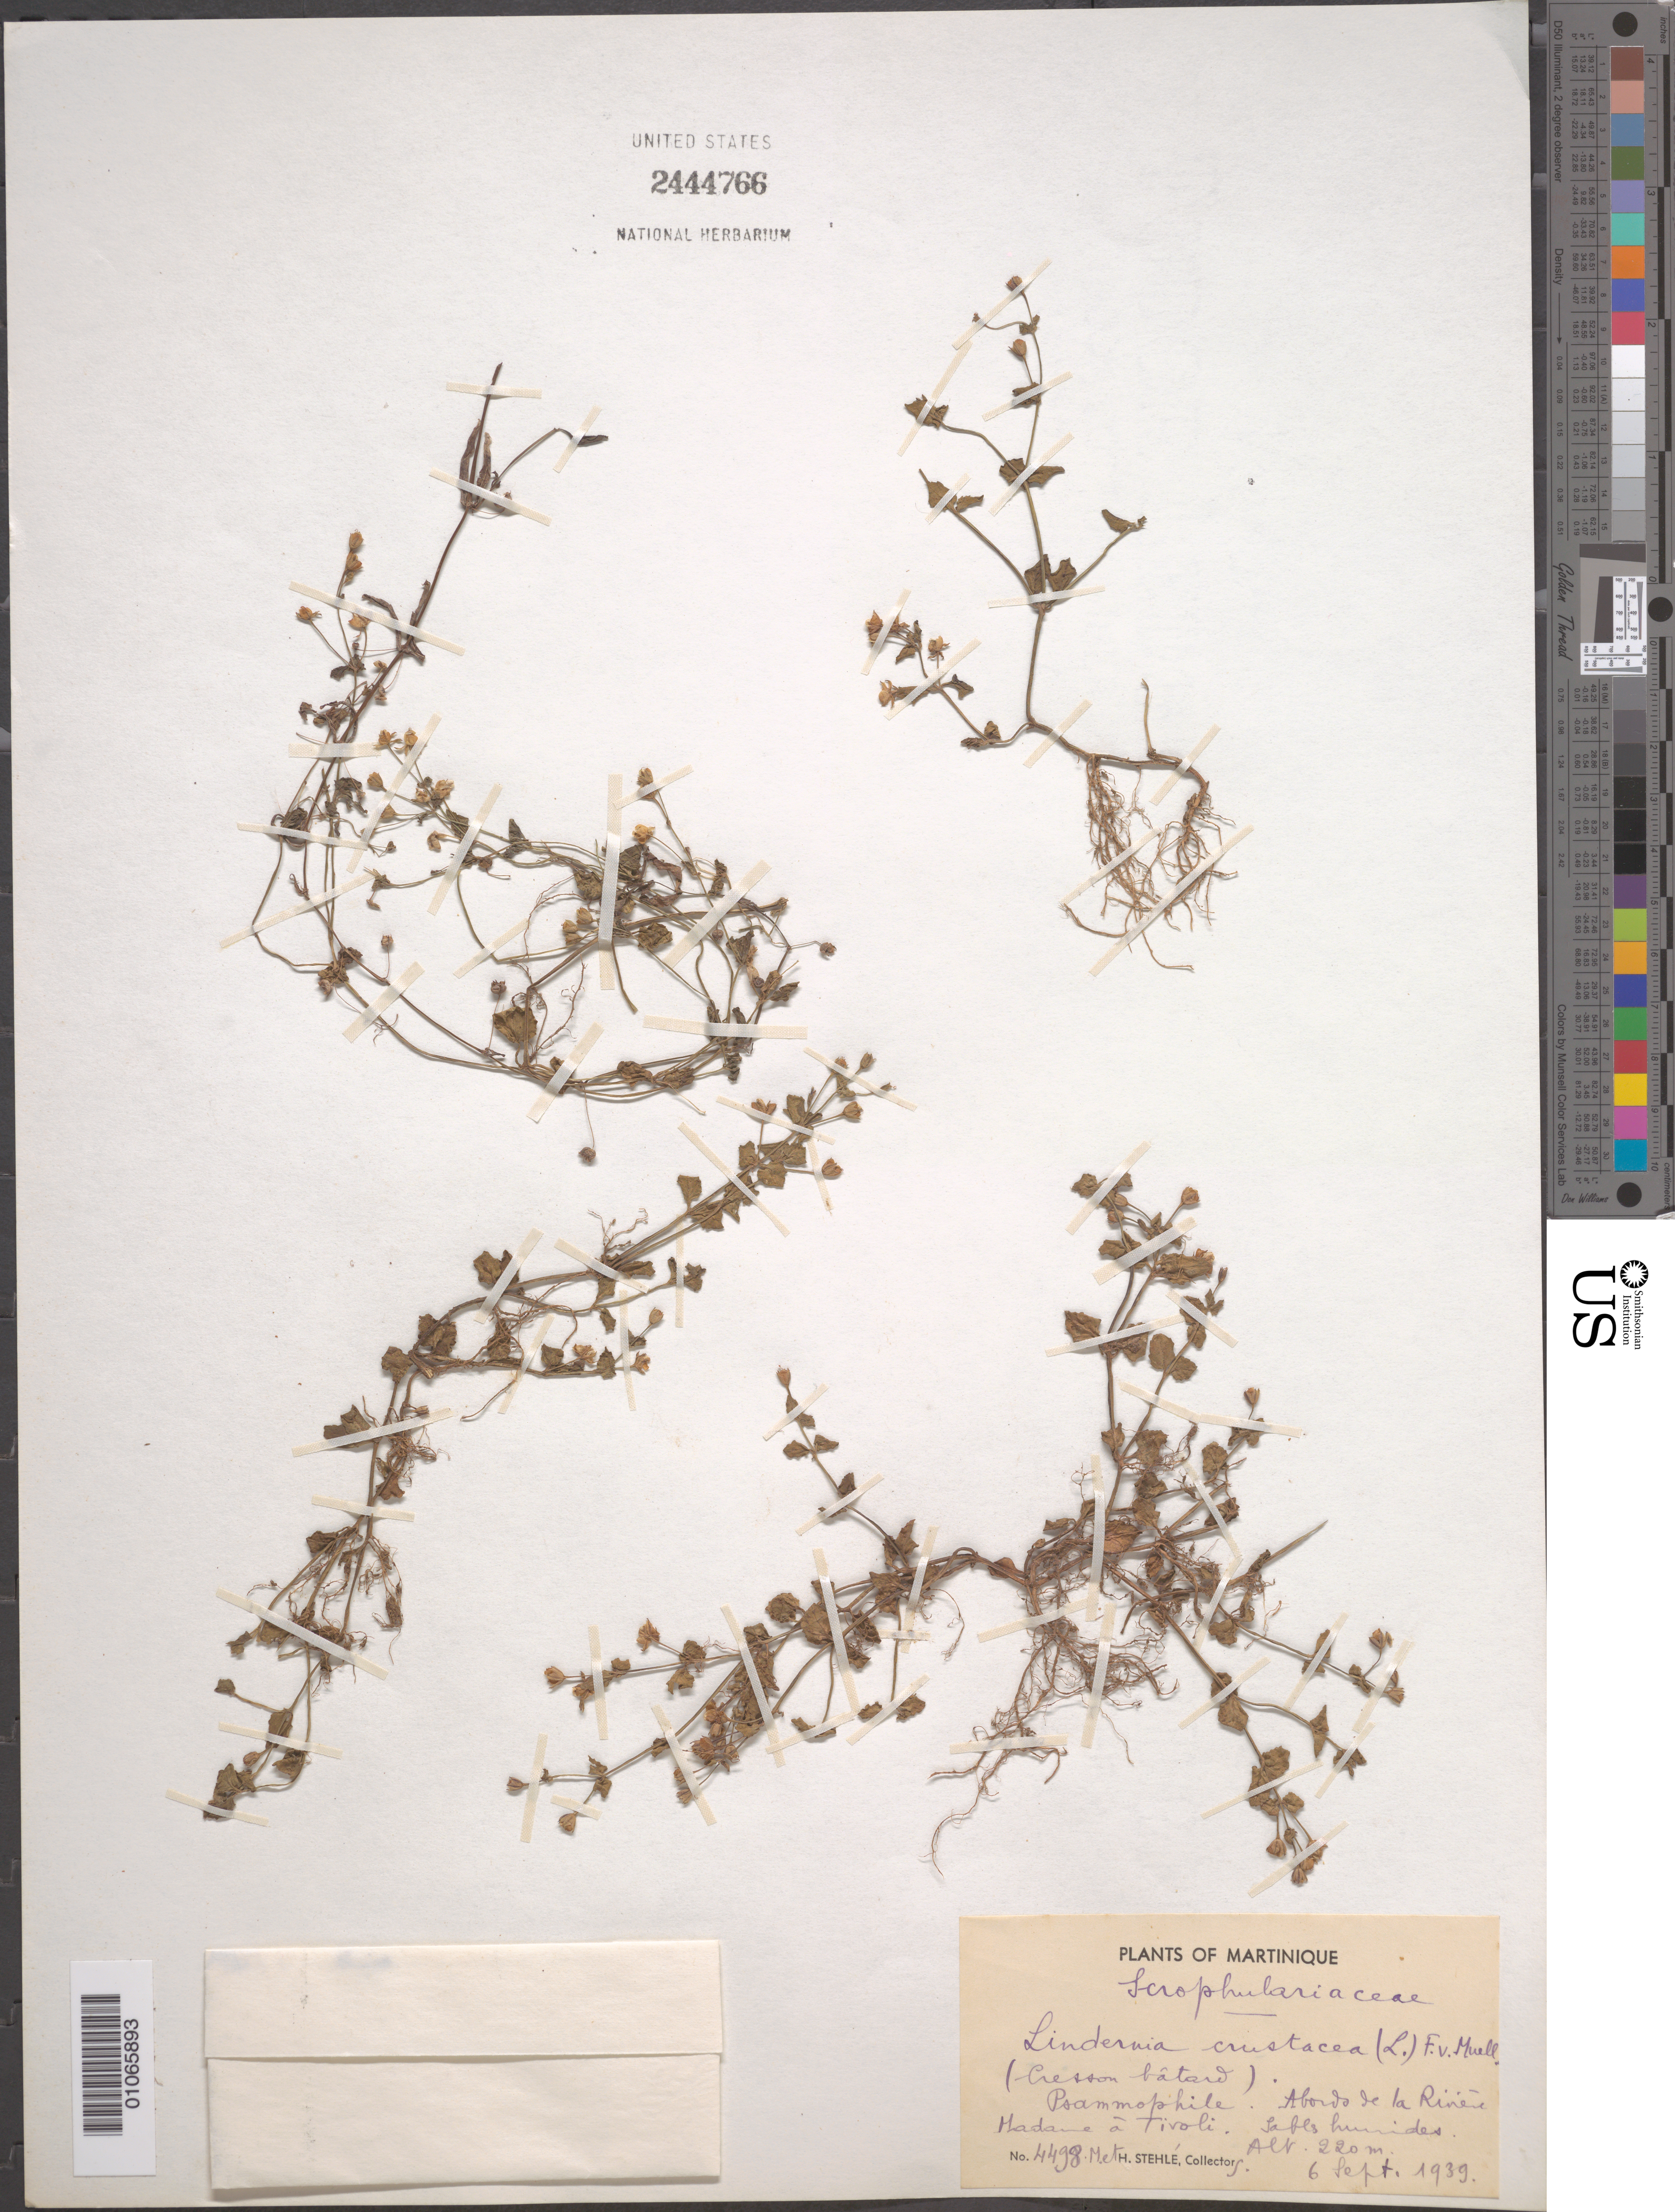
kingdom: Plantae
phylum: Tracheophyta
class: Magnoliopsida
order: Lamiales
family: Linderniaceae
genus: Lindernia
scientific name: Lindernia crustacea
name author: (L.) F. Muell.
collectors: H. Stehlé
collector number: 4498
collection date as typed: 06 Sep 1939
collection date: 1939-09-06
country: Grenada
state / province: Saint Andrew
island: Grenada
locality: Along the River Madame to Tivoli. Wet soils.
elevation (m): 220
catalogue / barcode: US 2444766